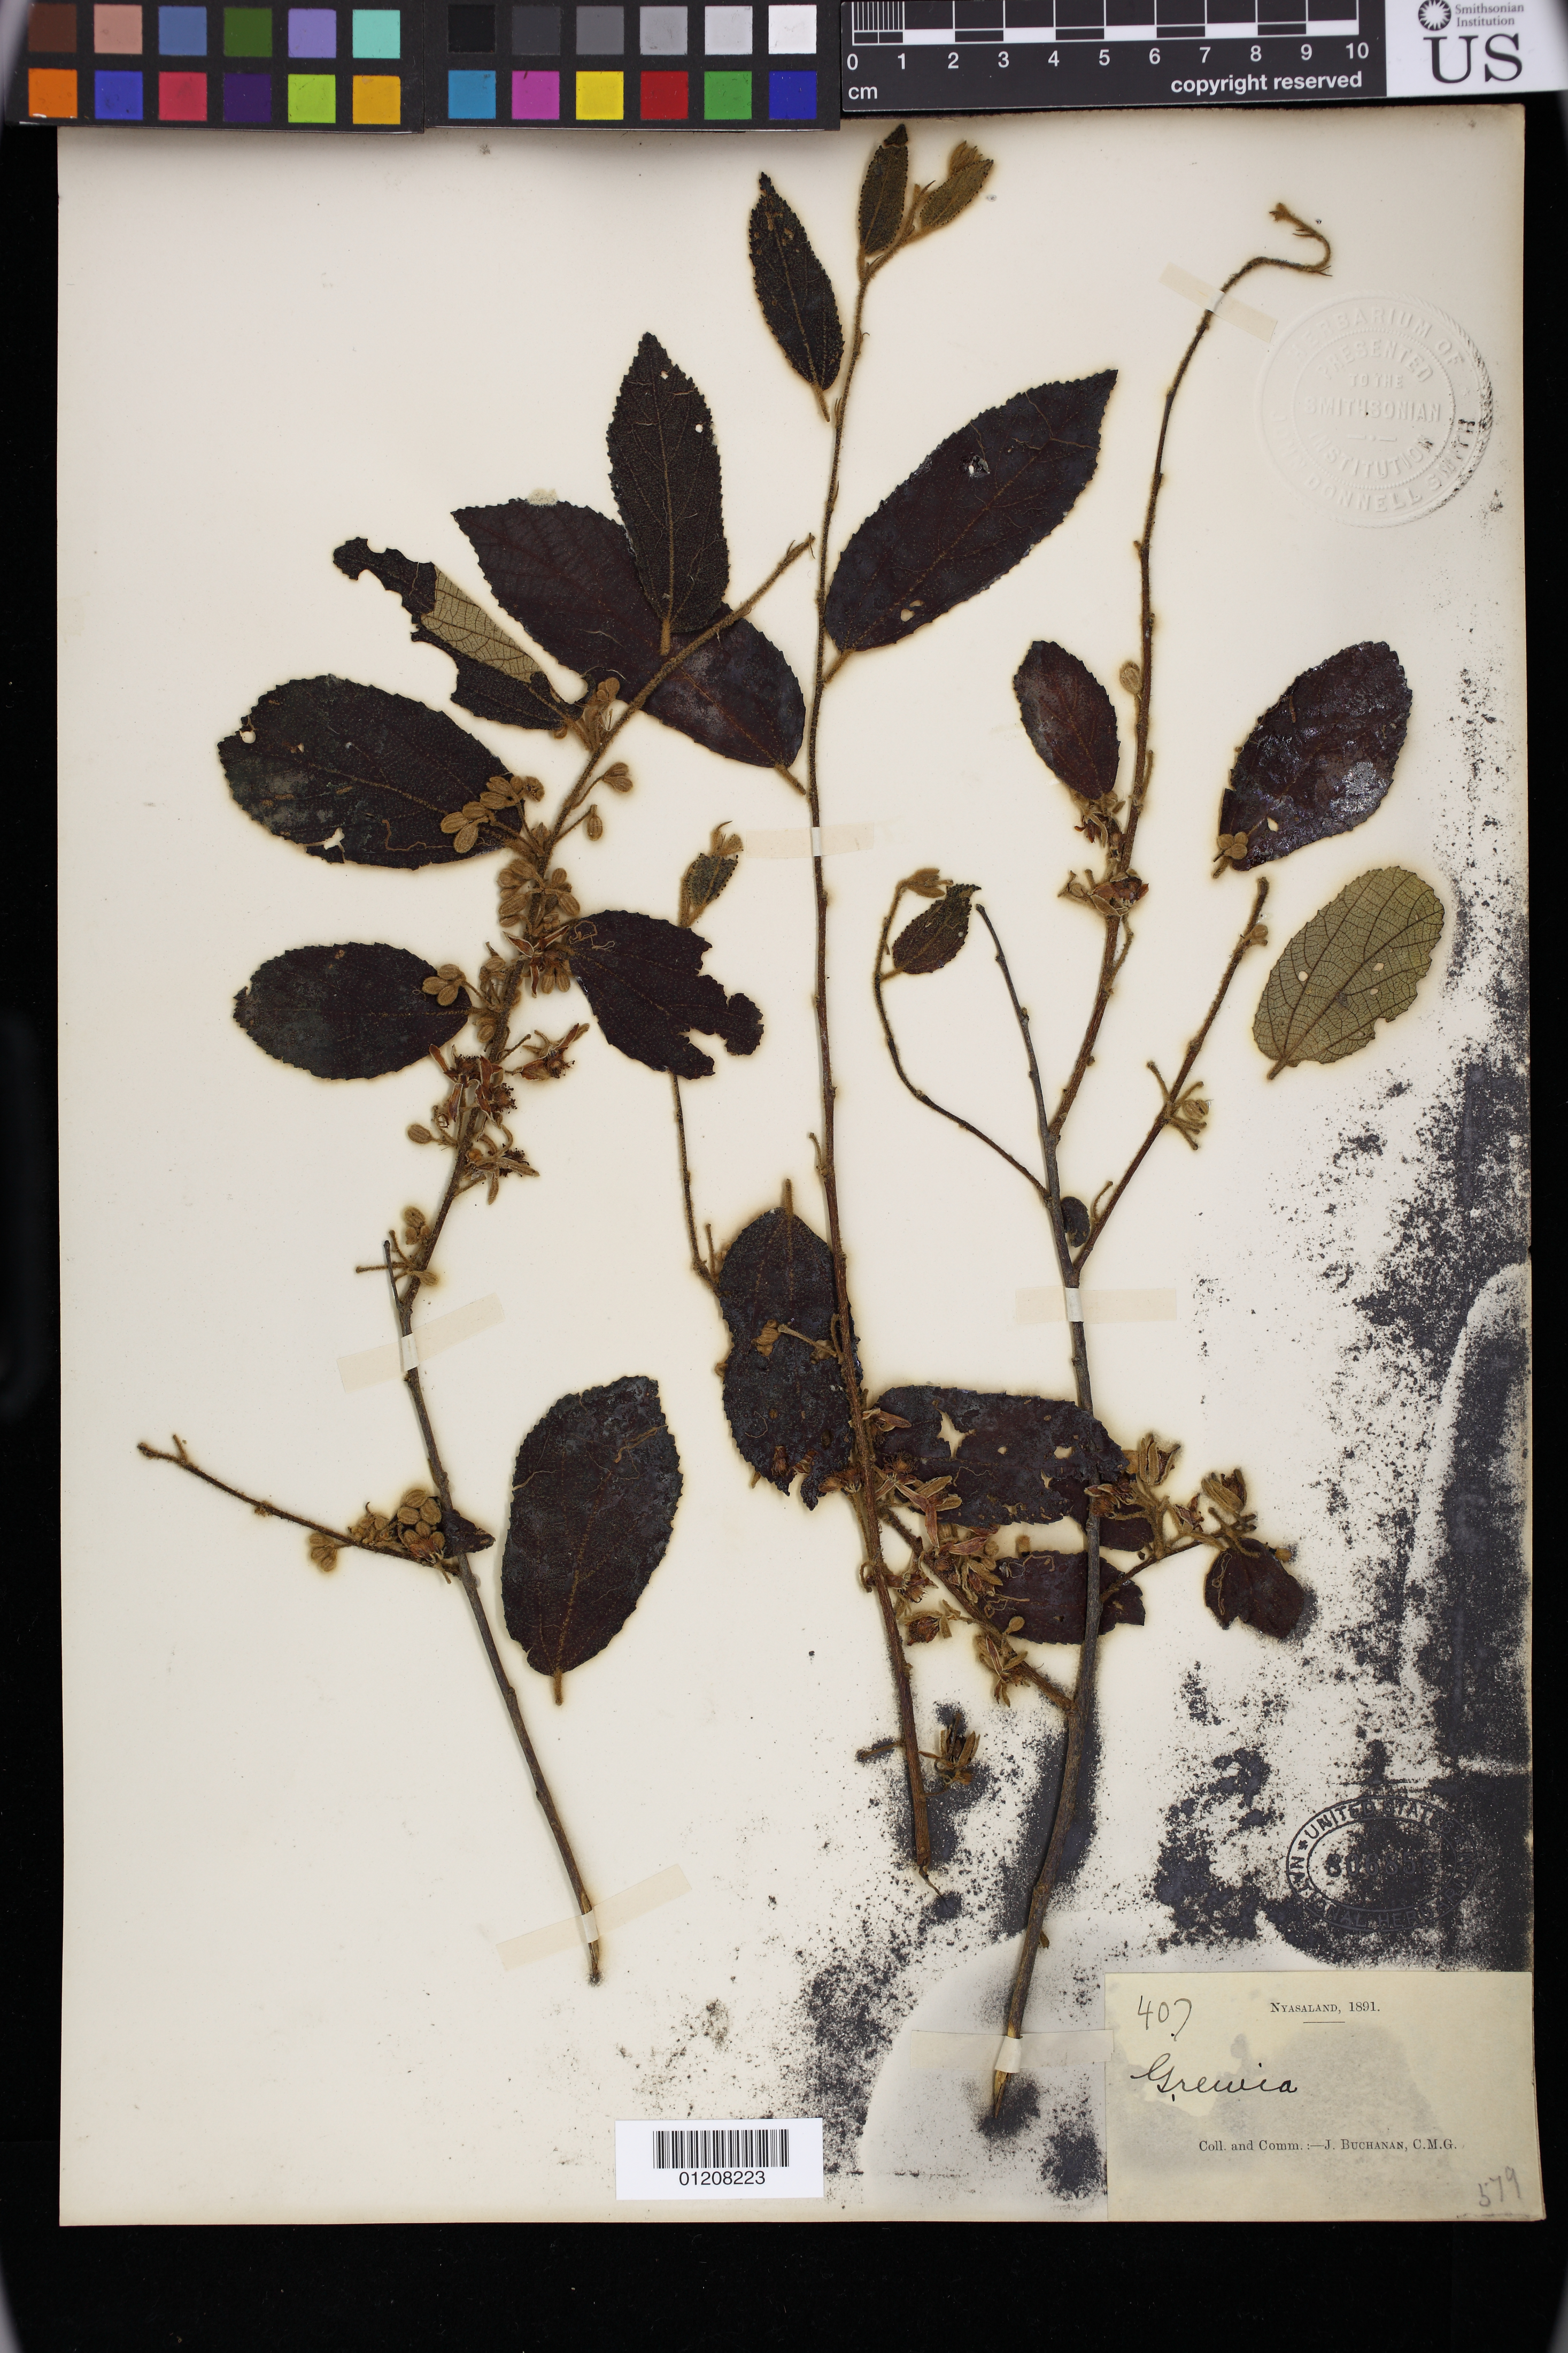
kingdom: Plantae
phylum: Tracheophyta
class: Magnoliopsida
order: Malvales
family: Malvaceae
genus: Grewia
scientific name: Grewia sp.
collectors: J. Buchanan, C.M.G.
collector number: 407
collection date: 1891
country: Malawi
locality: Nyasaland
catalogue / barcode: US 806858